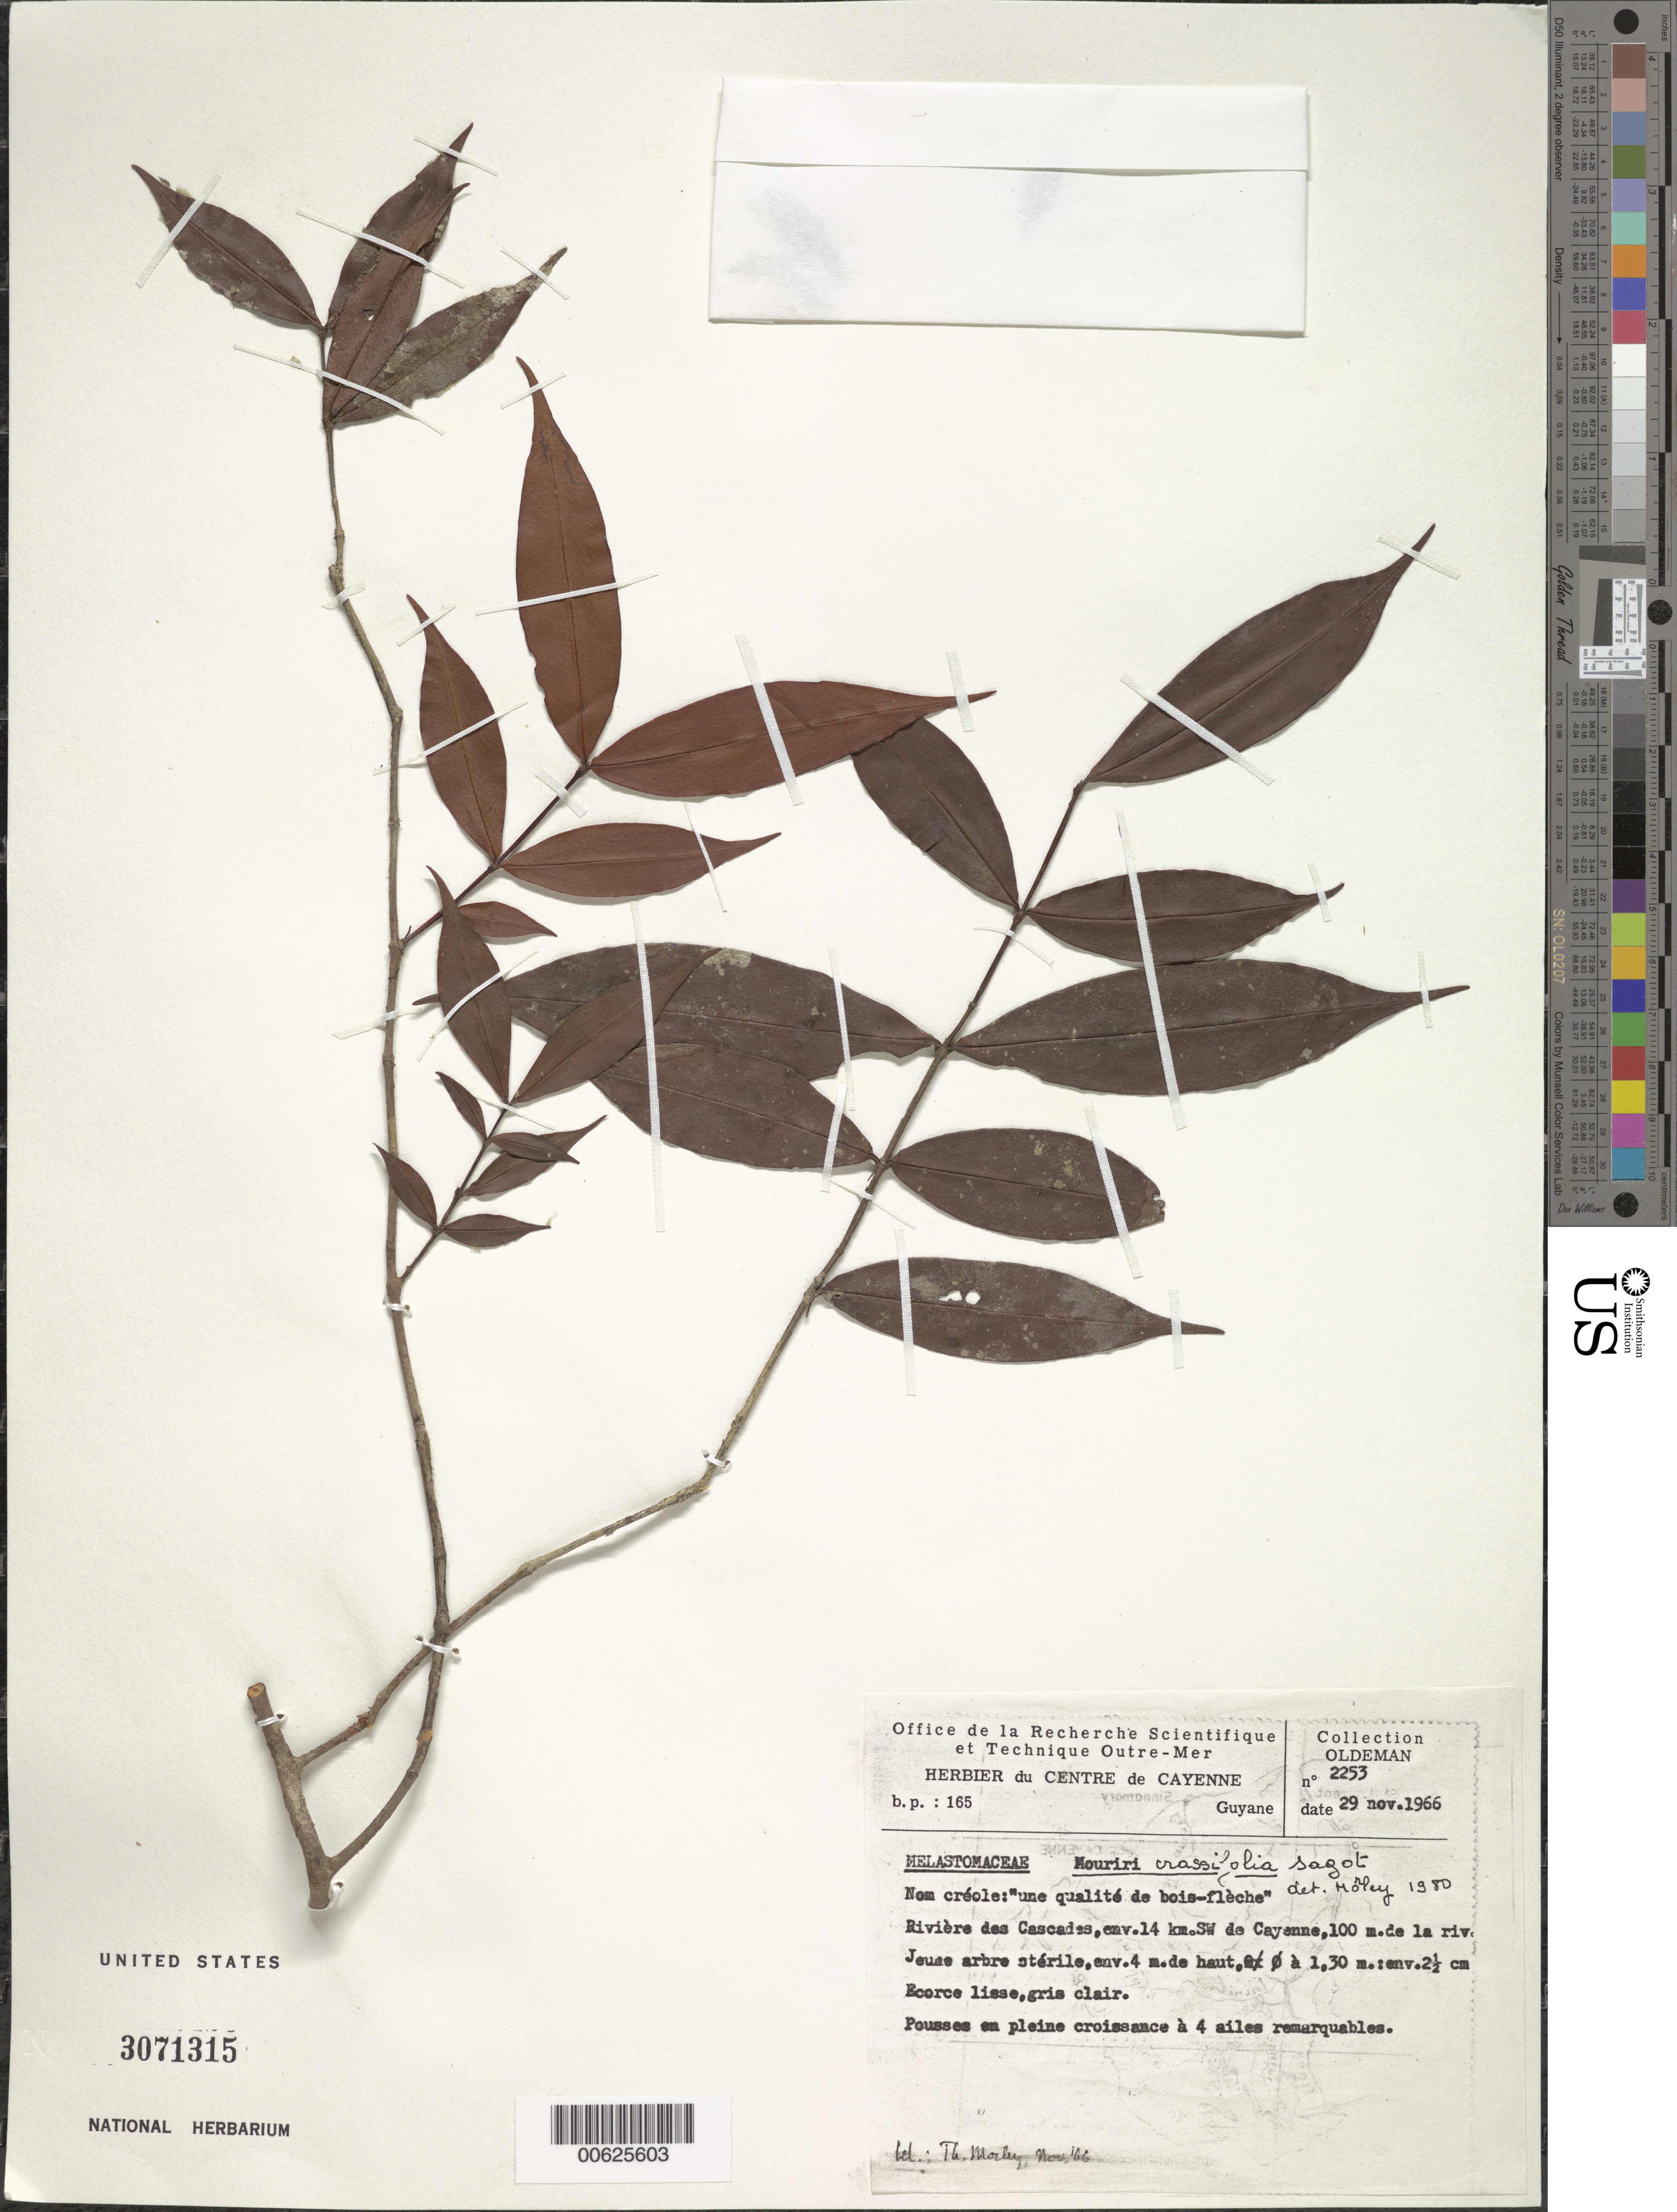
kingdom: Plantae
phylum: Tracheophyta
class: Magnoliopsida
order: Myrtales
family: Melastomataceae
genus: Mouriri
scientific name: Mouriri crassifolia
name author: Sagot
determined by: Morley, T.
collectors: R. Oldeman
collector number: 2253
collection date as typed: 29-Nov-66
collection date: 1966-11-29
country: French Guiana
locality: Rivière des Cascades, env. 14 km SW de Cayenne, 100m de la rive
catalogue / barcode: US 3071315